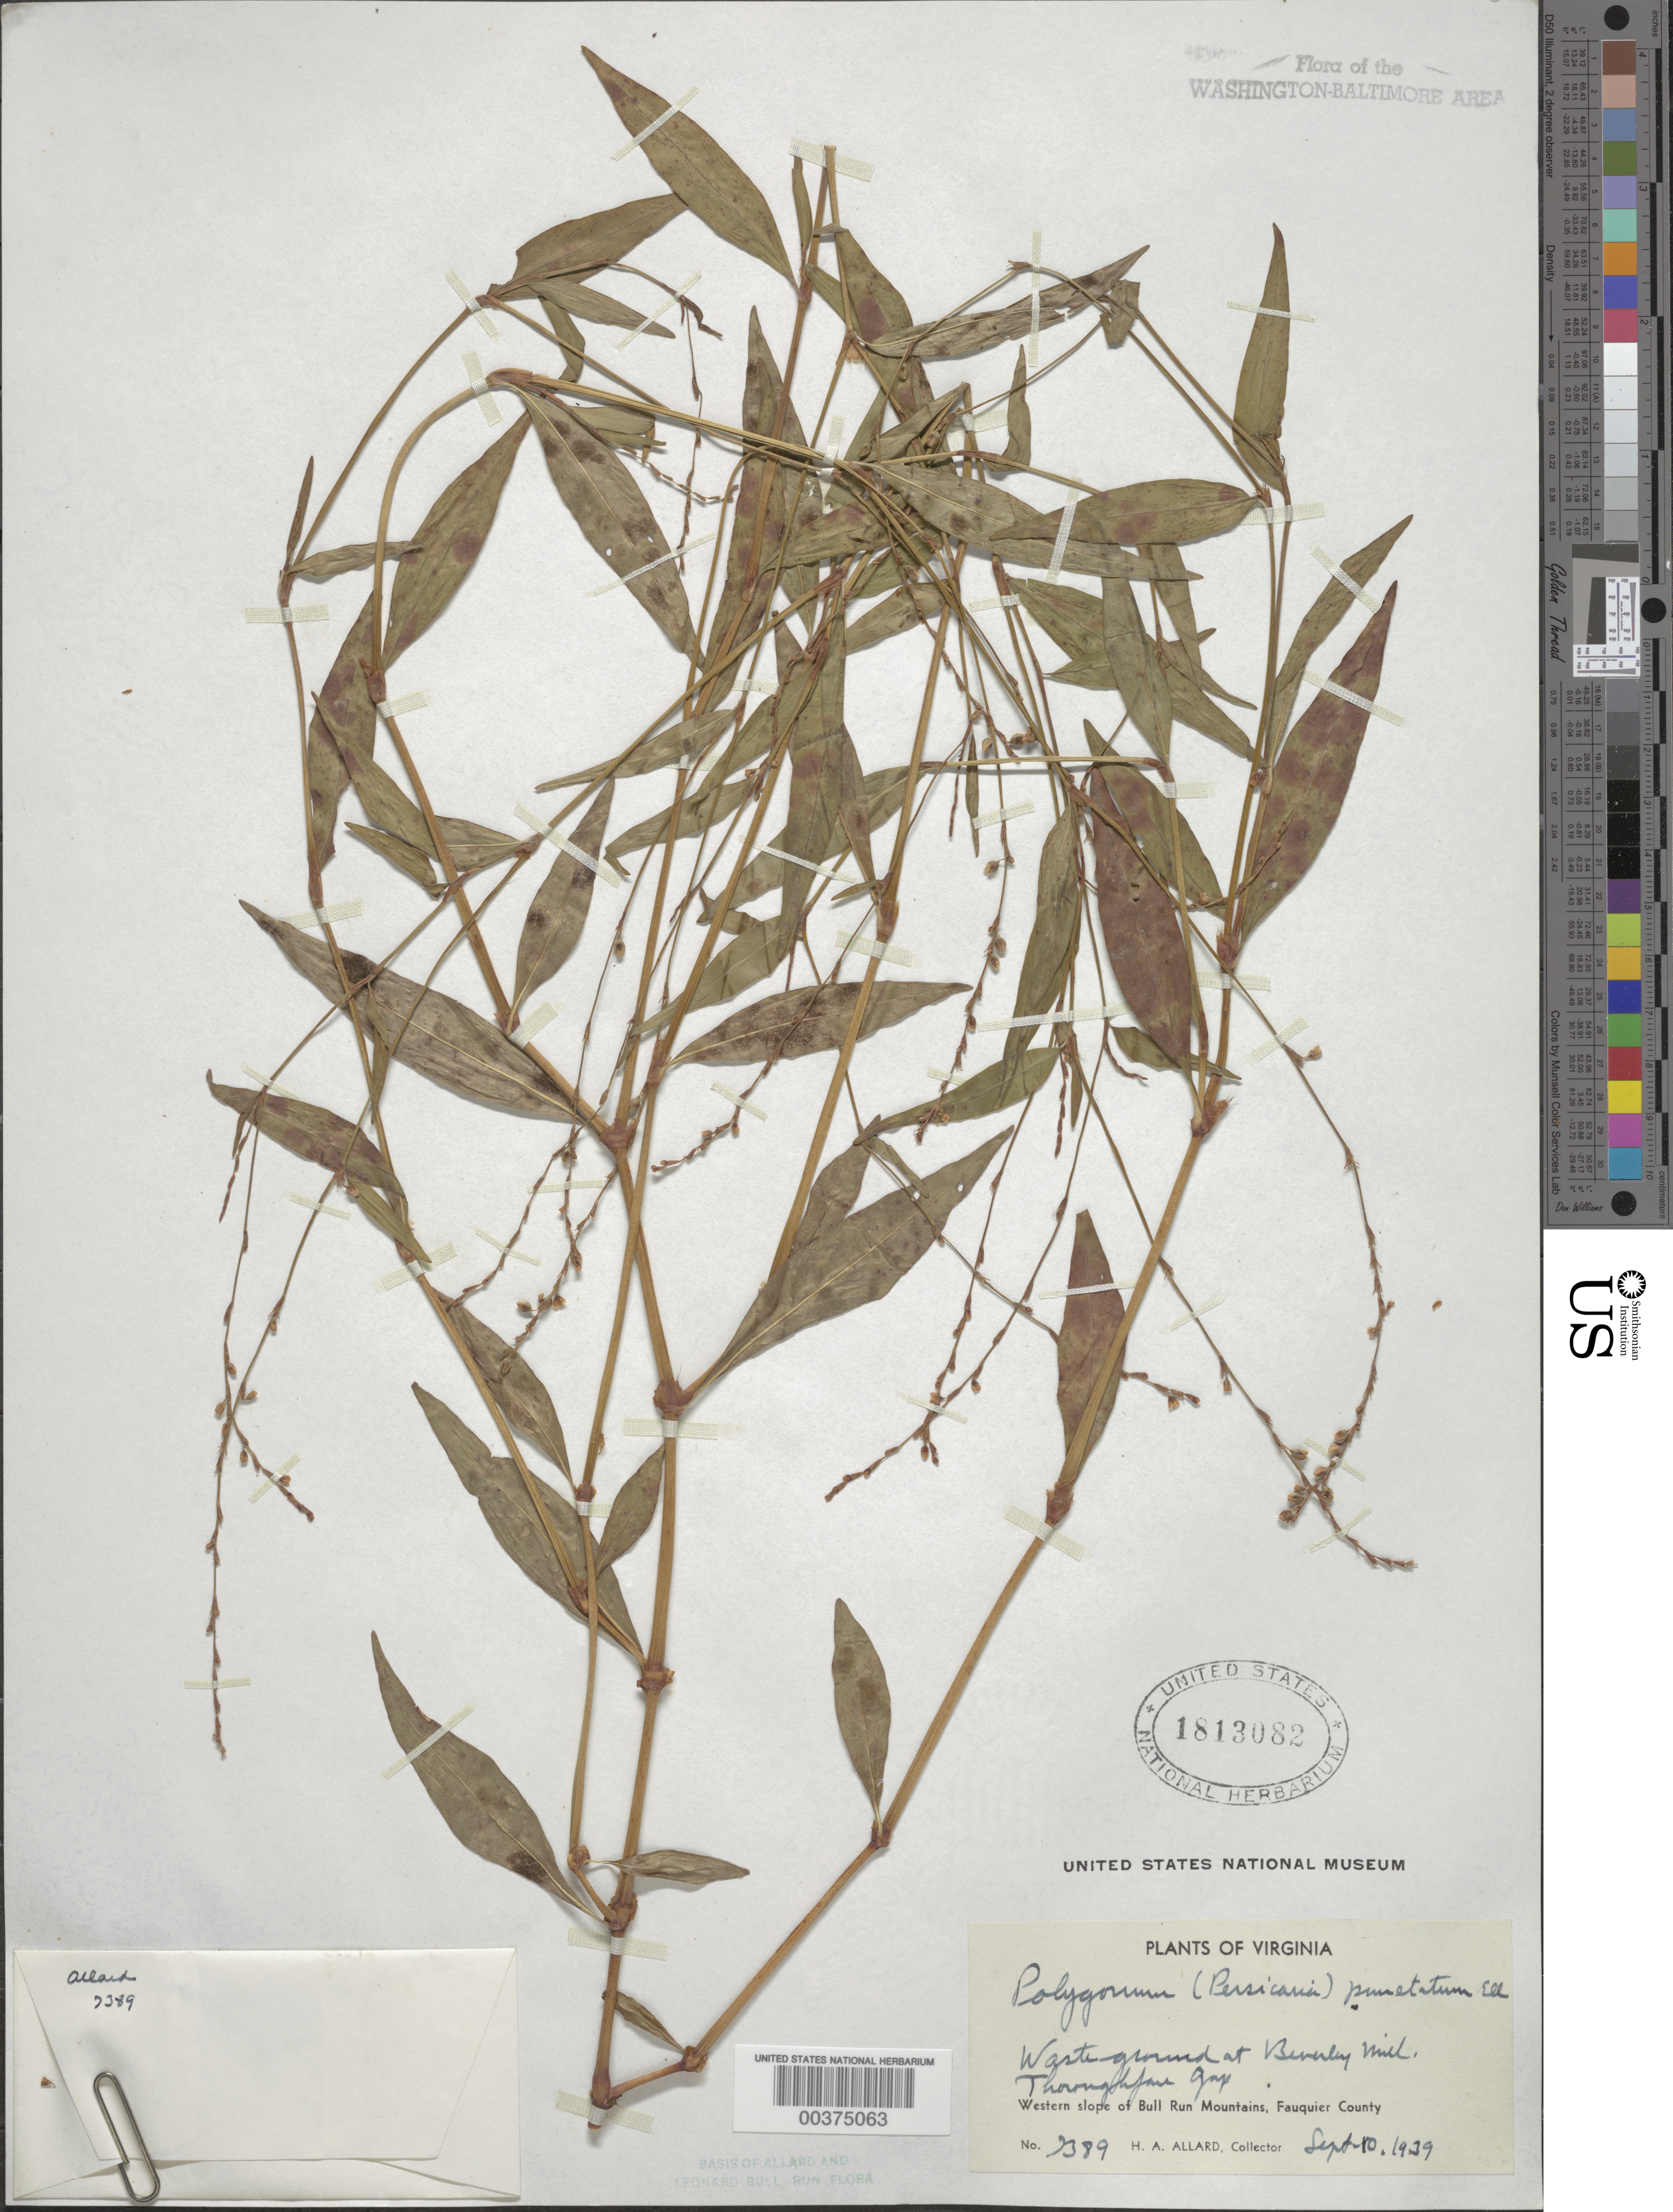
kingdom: Plantae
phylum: Tracheophyta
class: Magnoliopsida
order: Caryophyllales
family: Polygonaceae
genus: Persicaria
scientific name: Persicaria punctata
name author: (Elliott) Small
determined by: Atha, D. E.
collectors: H. A. Allard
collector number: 7389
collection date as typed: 10 Sep 1939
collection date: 1939-09-10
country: United States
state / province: Virginia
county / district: Fauquier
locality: Beverley Mill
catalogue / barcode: US 1813082